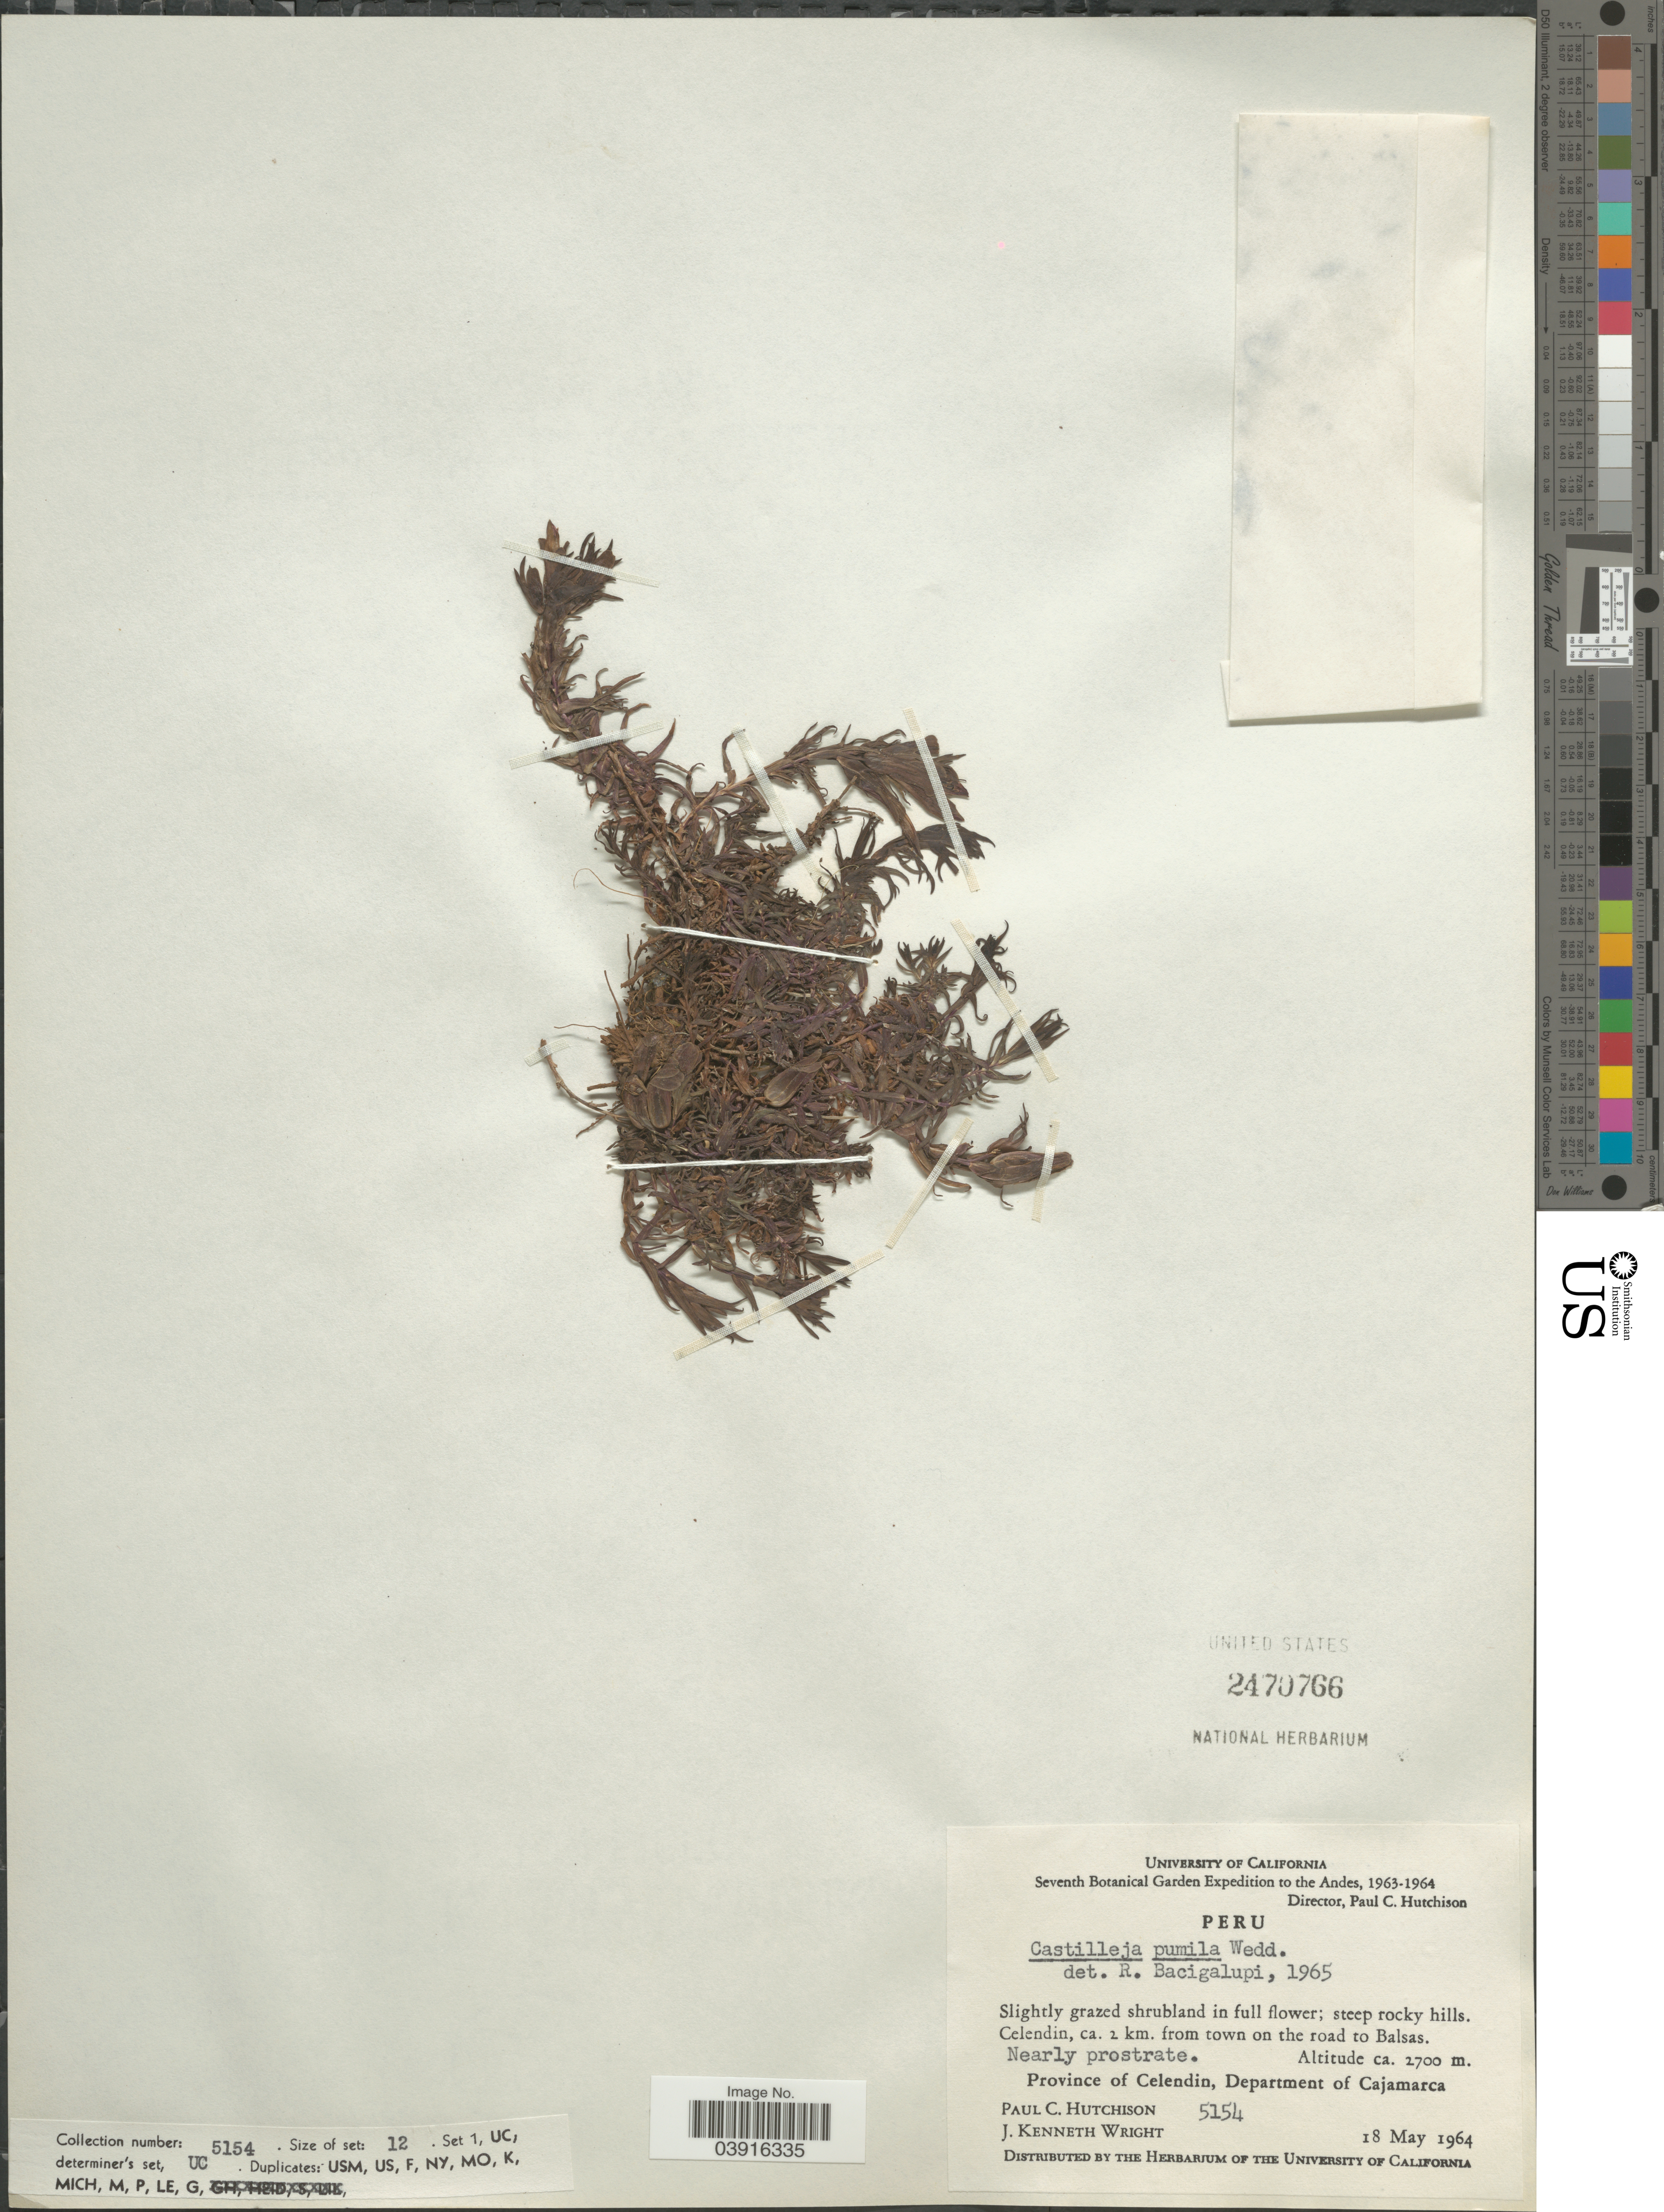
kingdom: Plantae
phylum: Tracheophyta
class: Magnoliopsida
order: Lamiales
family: Orobanchaceae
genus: Castilleja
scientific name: Castilleja pumila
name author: (Benth.) Wedd.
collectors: P. C. Hutchison & J. K. Wright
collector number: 5154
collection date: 1964-05-18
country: Peru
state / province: Cajamarca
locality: The Andes. Celendin, ca. 2 km. from town on the road to Balsas. Province of Celendin, Department of Cajamarca.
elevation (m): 2700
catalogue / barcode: US 2470766